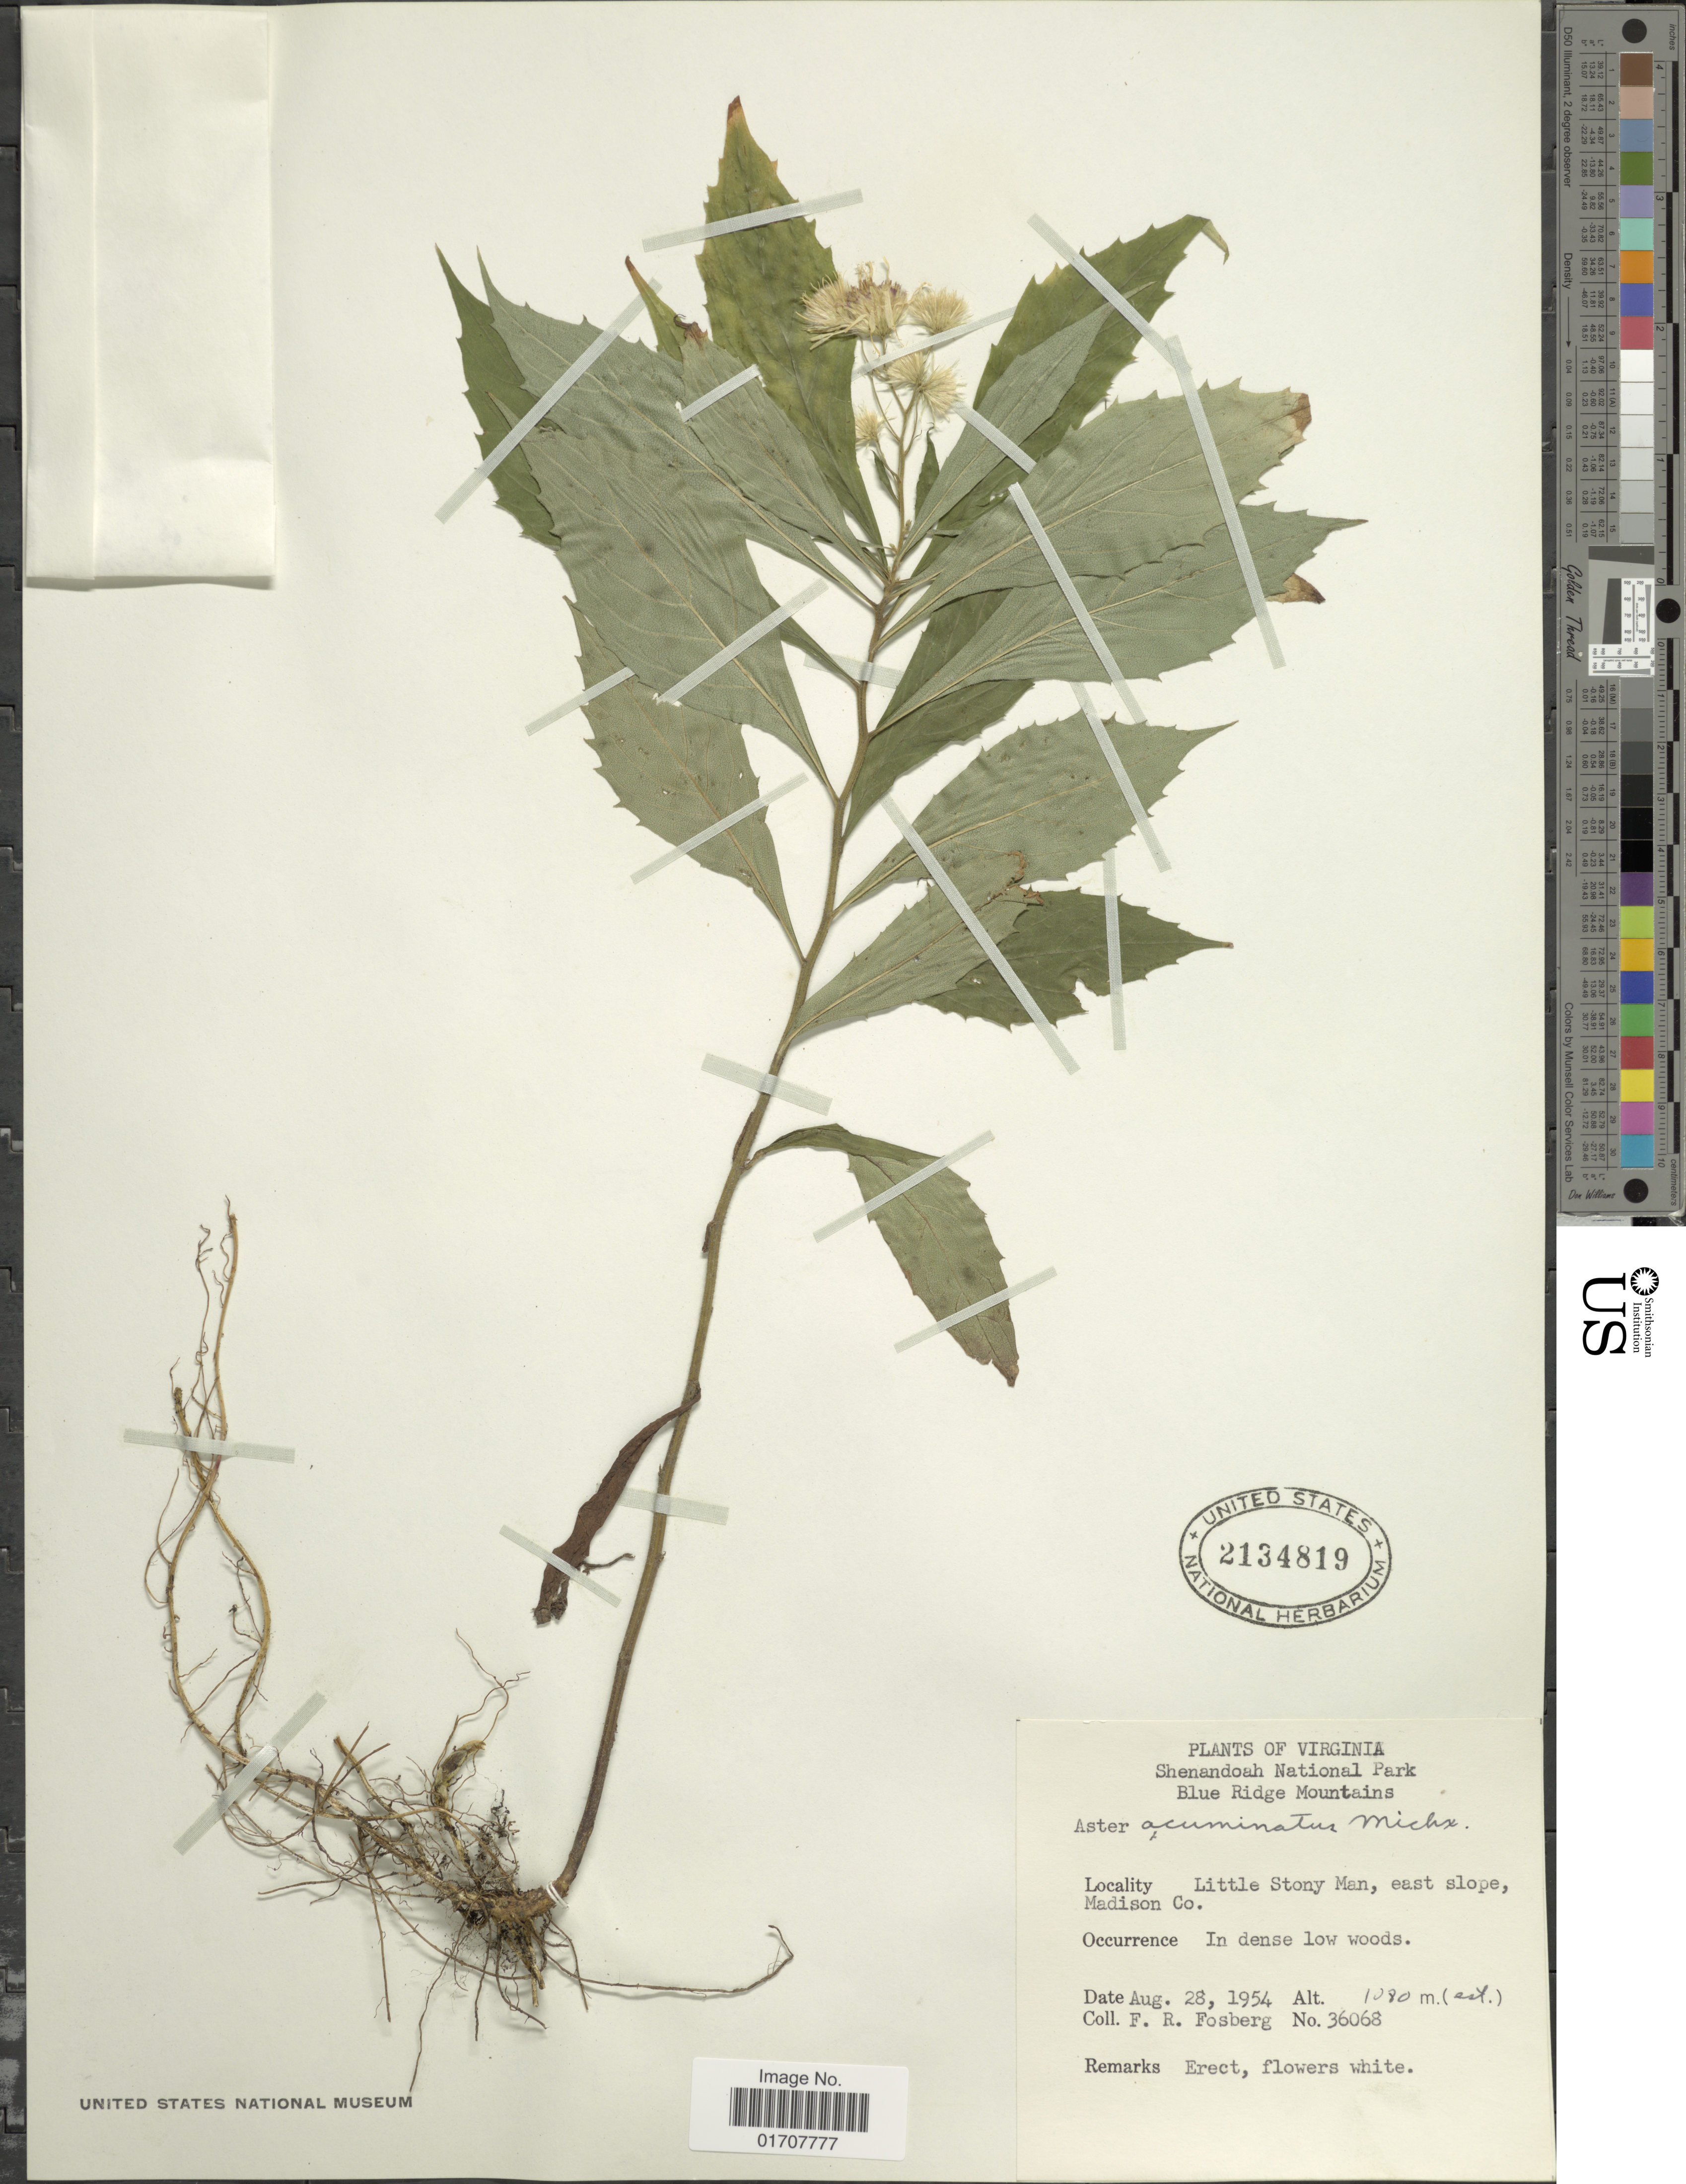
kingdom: Plantae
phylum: Tracheophyta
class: Magnoliopsida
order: Asterales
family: Asteraceae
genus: Oclemena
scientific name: Oclemena acuminata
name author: (Michx.) Greene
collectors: F. R. Fosberg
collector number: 36068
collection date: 1954-08-28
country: United States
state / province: Virginia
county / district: Madison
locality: Shenandoah National Park, Blue Ridge Mountains, Little Stony Man, east slope, Madison Co.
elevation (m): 1080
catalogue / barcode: US 2134819